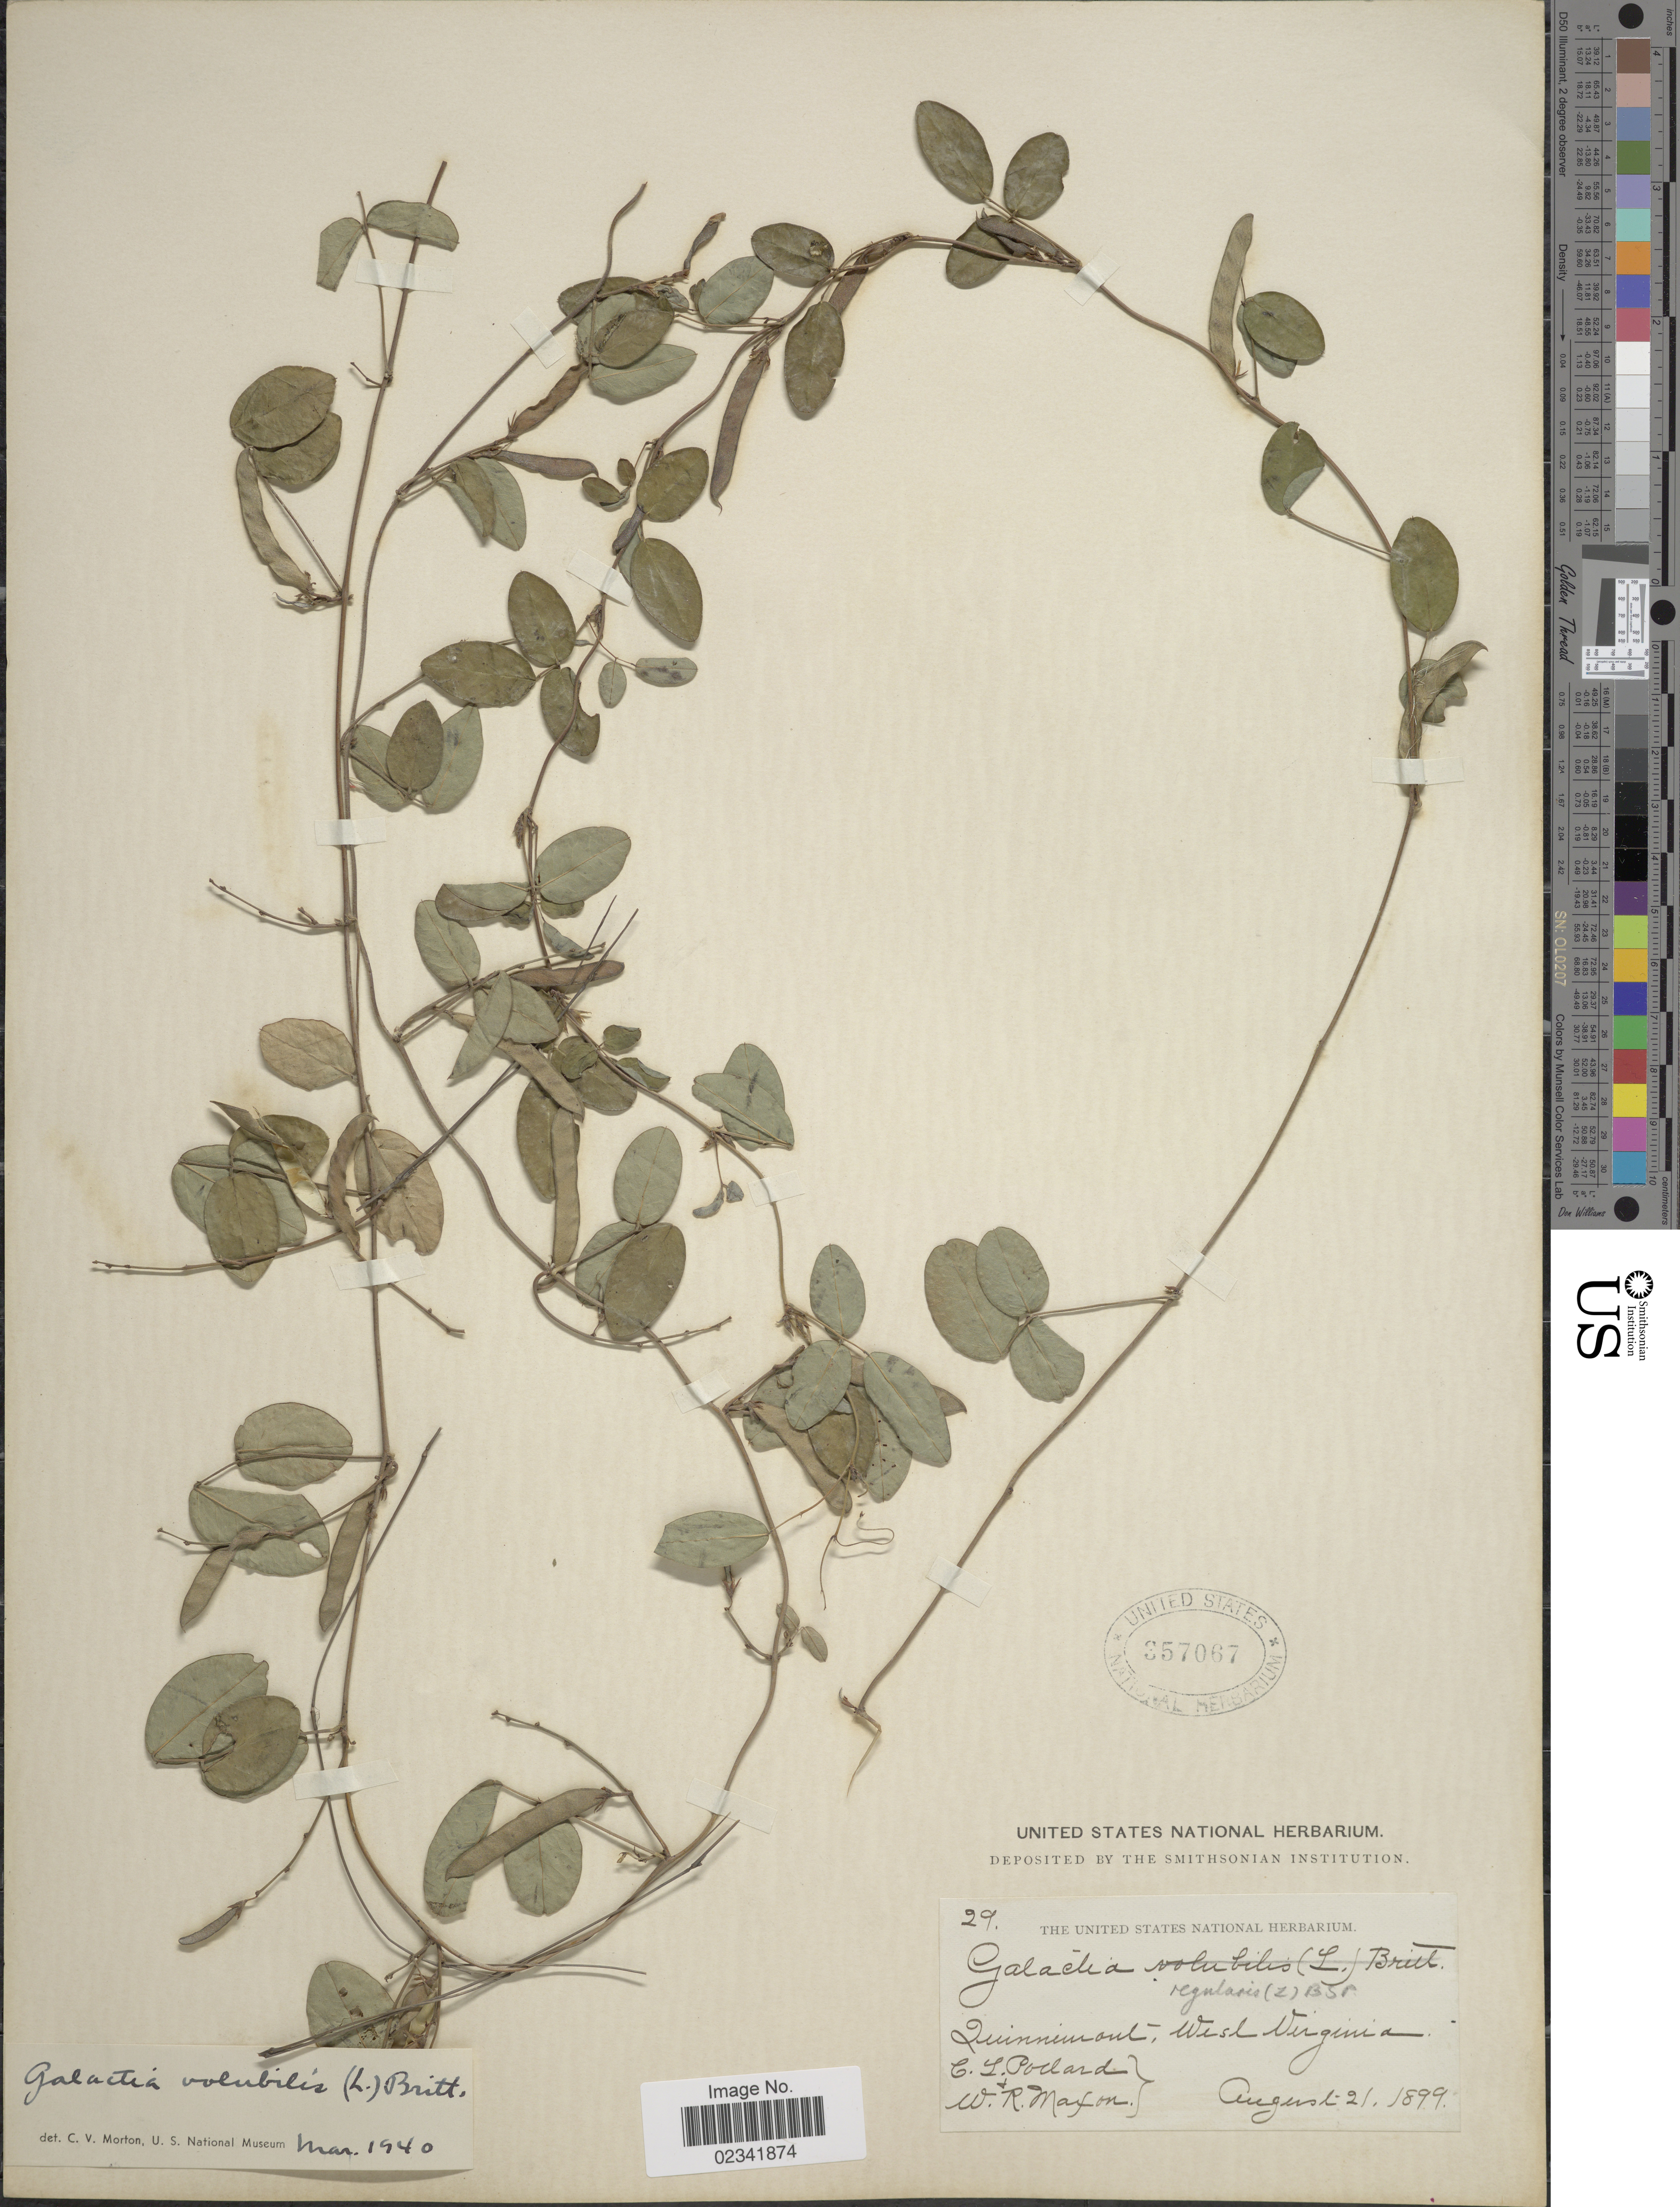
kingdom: Plantae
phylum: Tracheophyta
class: Magnoliopsida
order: Fabales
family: Fabaceae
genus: Galactia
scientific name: Galactia volubilis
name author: (L.) Britton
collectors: C. L. Pollard & W. R. Maxon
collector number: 29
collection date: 1899-08-21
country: United States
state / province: West Virginia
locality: Quinnimont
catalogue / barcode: US 357067